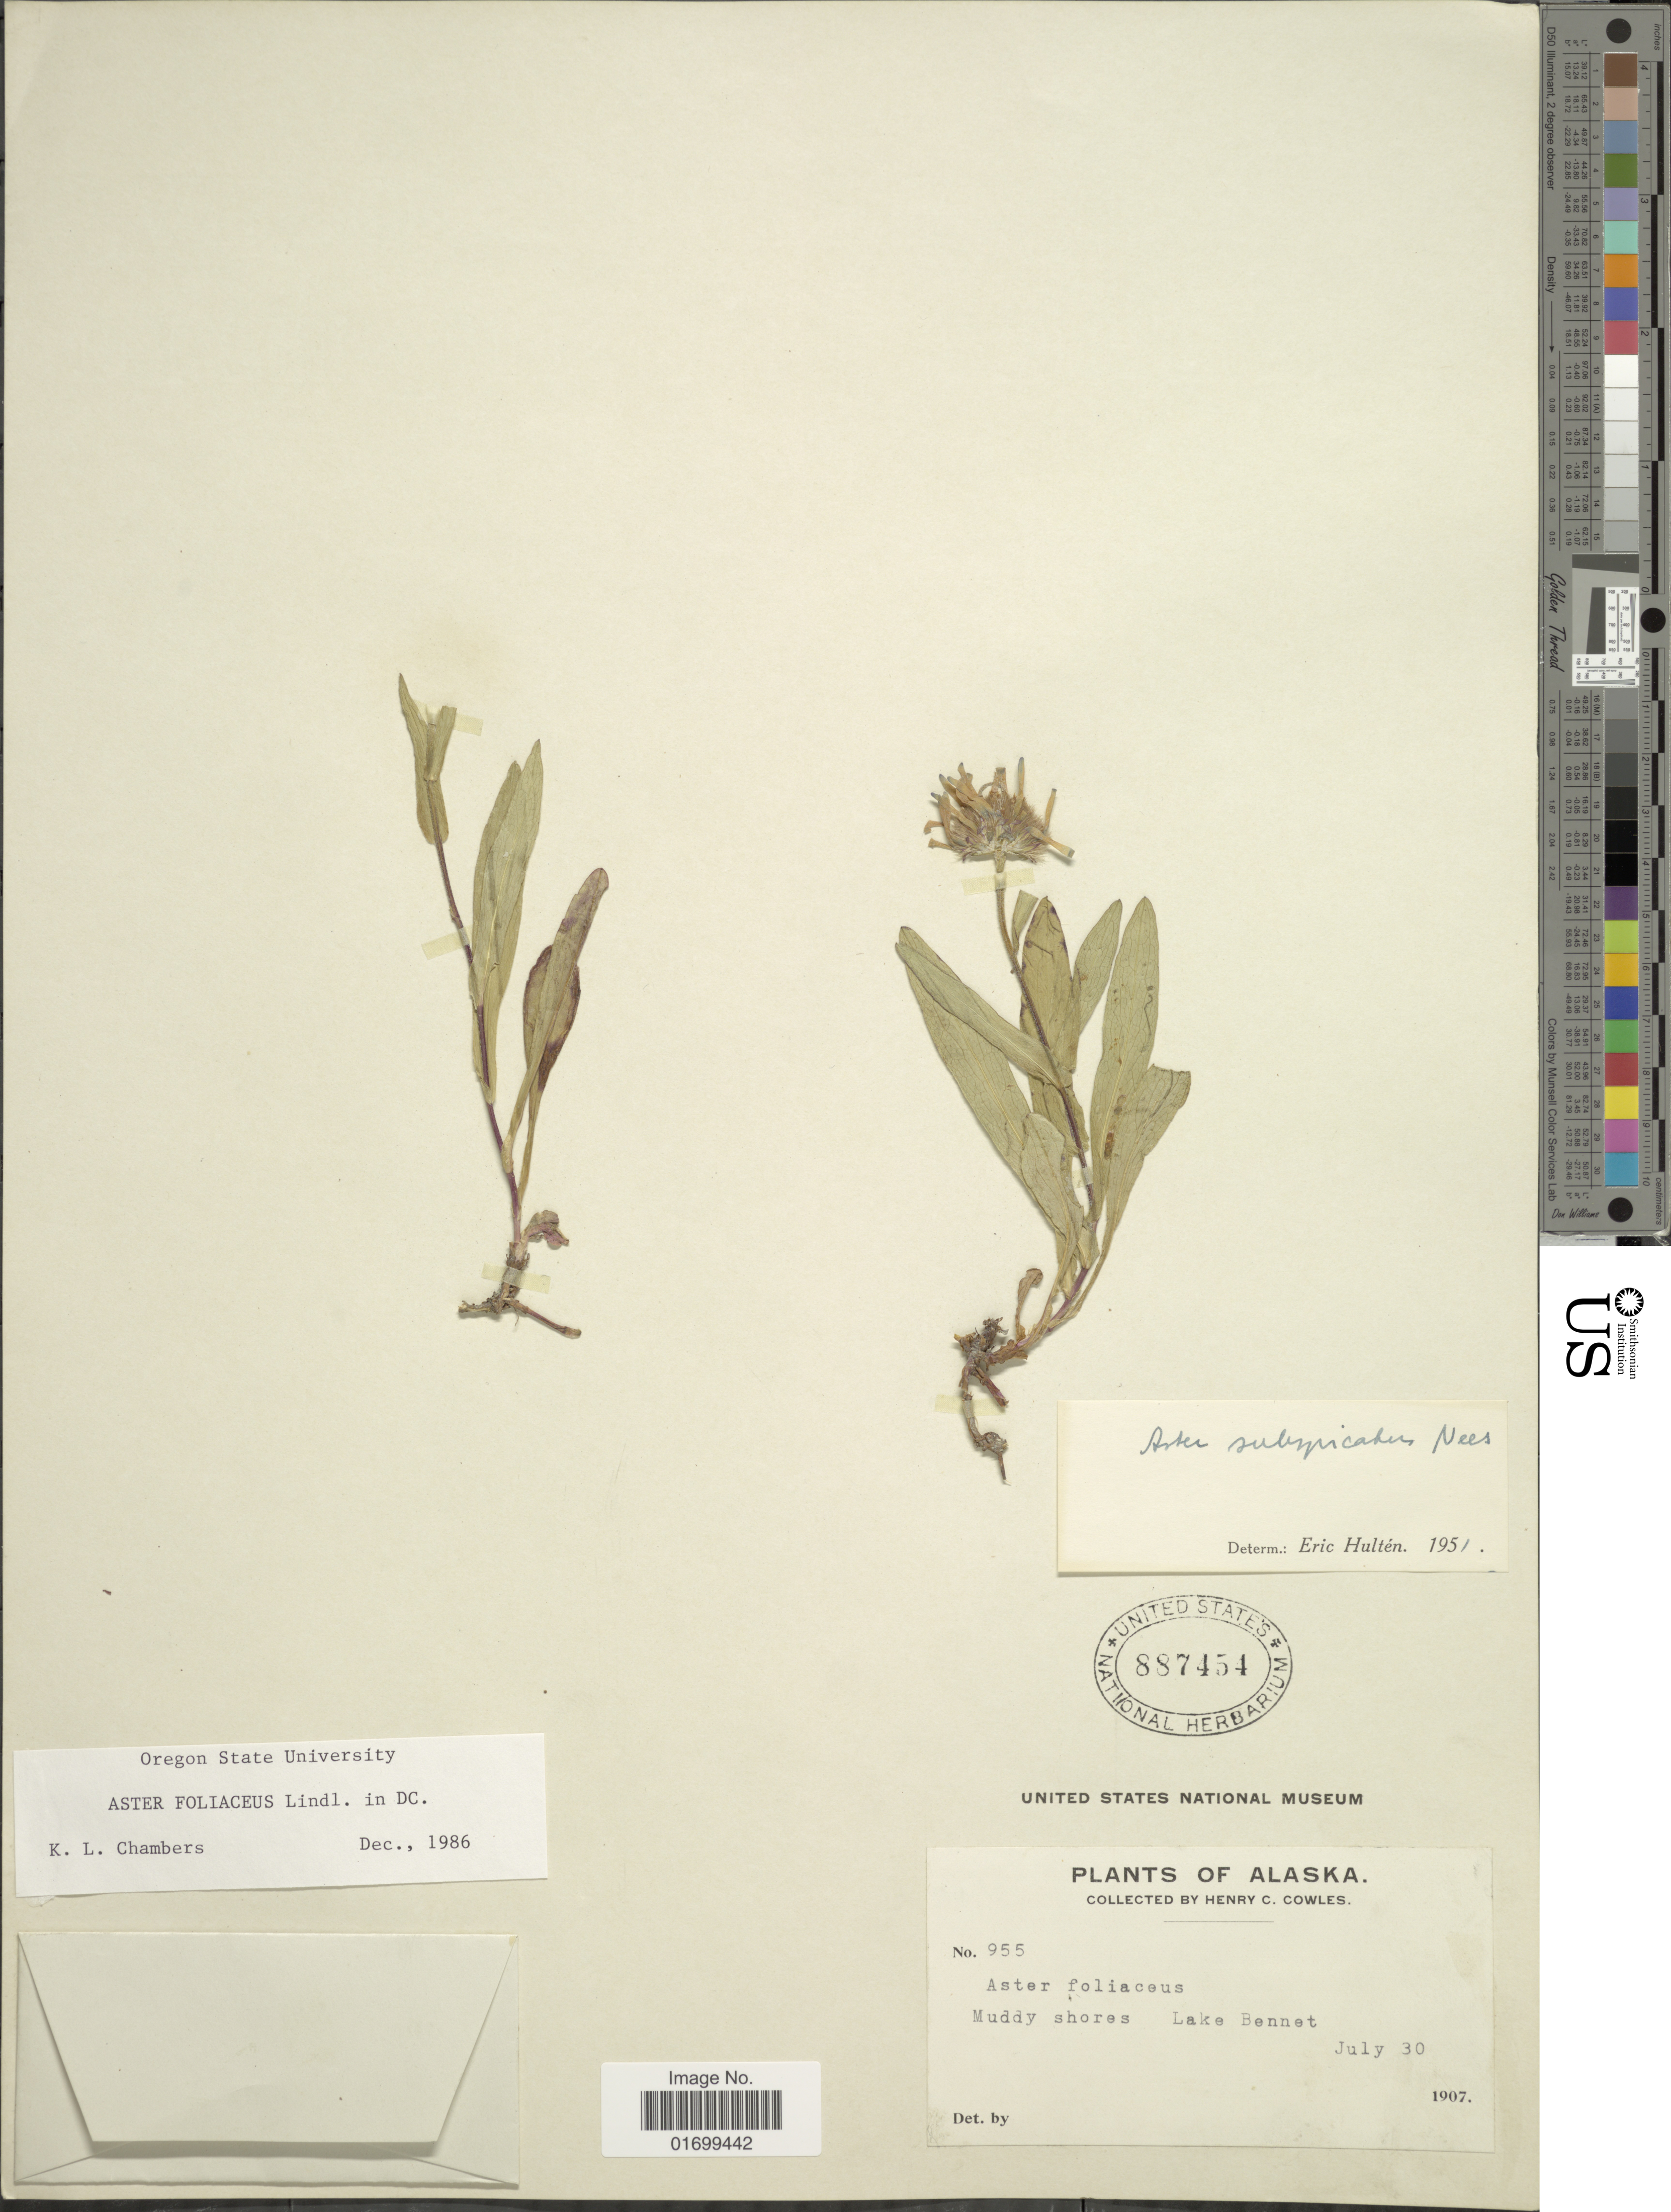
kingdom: Plantae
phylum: Tracheophyta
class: Magnoliopsida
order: Asterales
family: Asteraceae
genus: Symphyotrichum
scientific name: Symphyotrichum foliaceum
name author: (Lindl. ex DC.) G.L. Nesom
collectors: H. Cowles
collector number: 955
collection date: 1907-07-30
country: United States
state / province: Alaska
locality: Muddy shores, Lake Bennet.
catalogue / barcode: US 887454